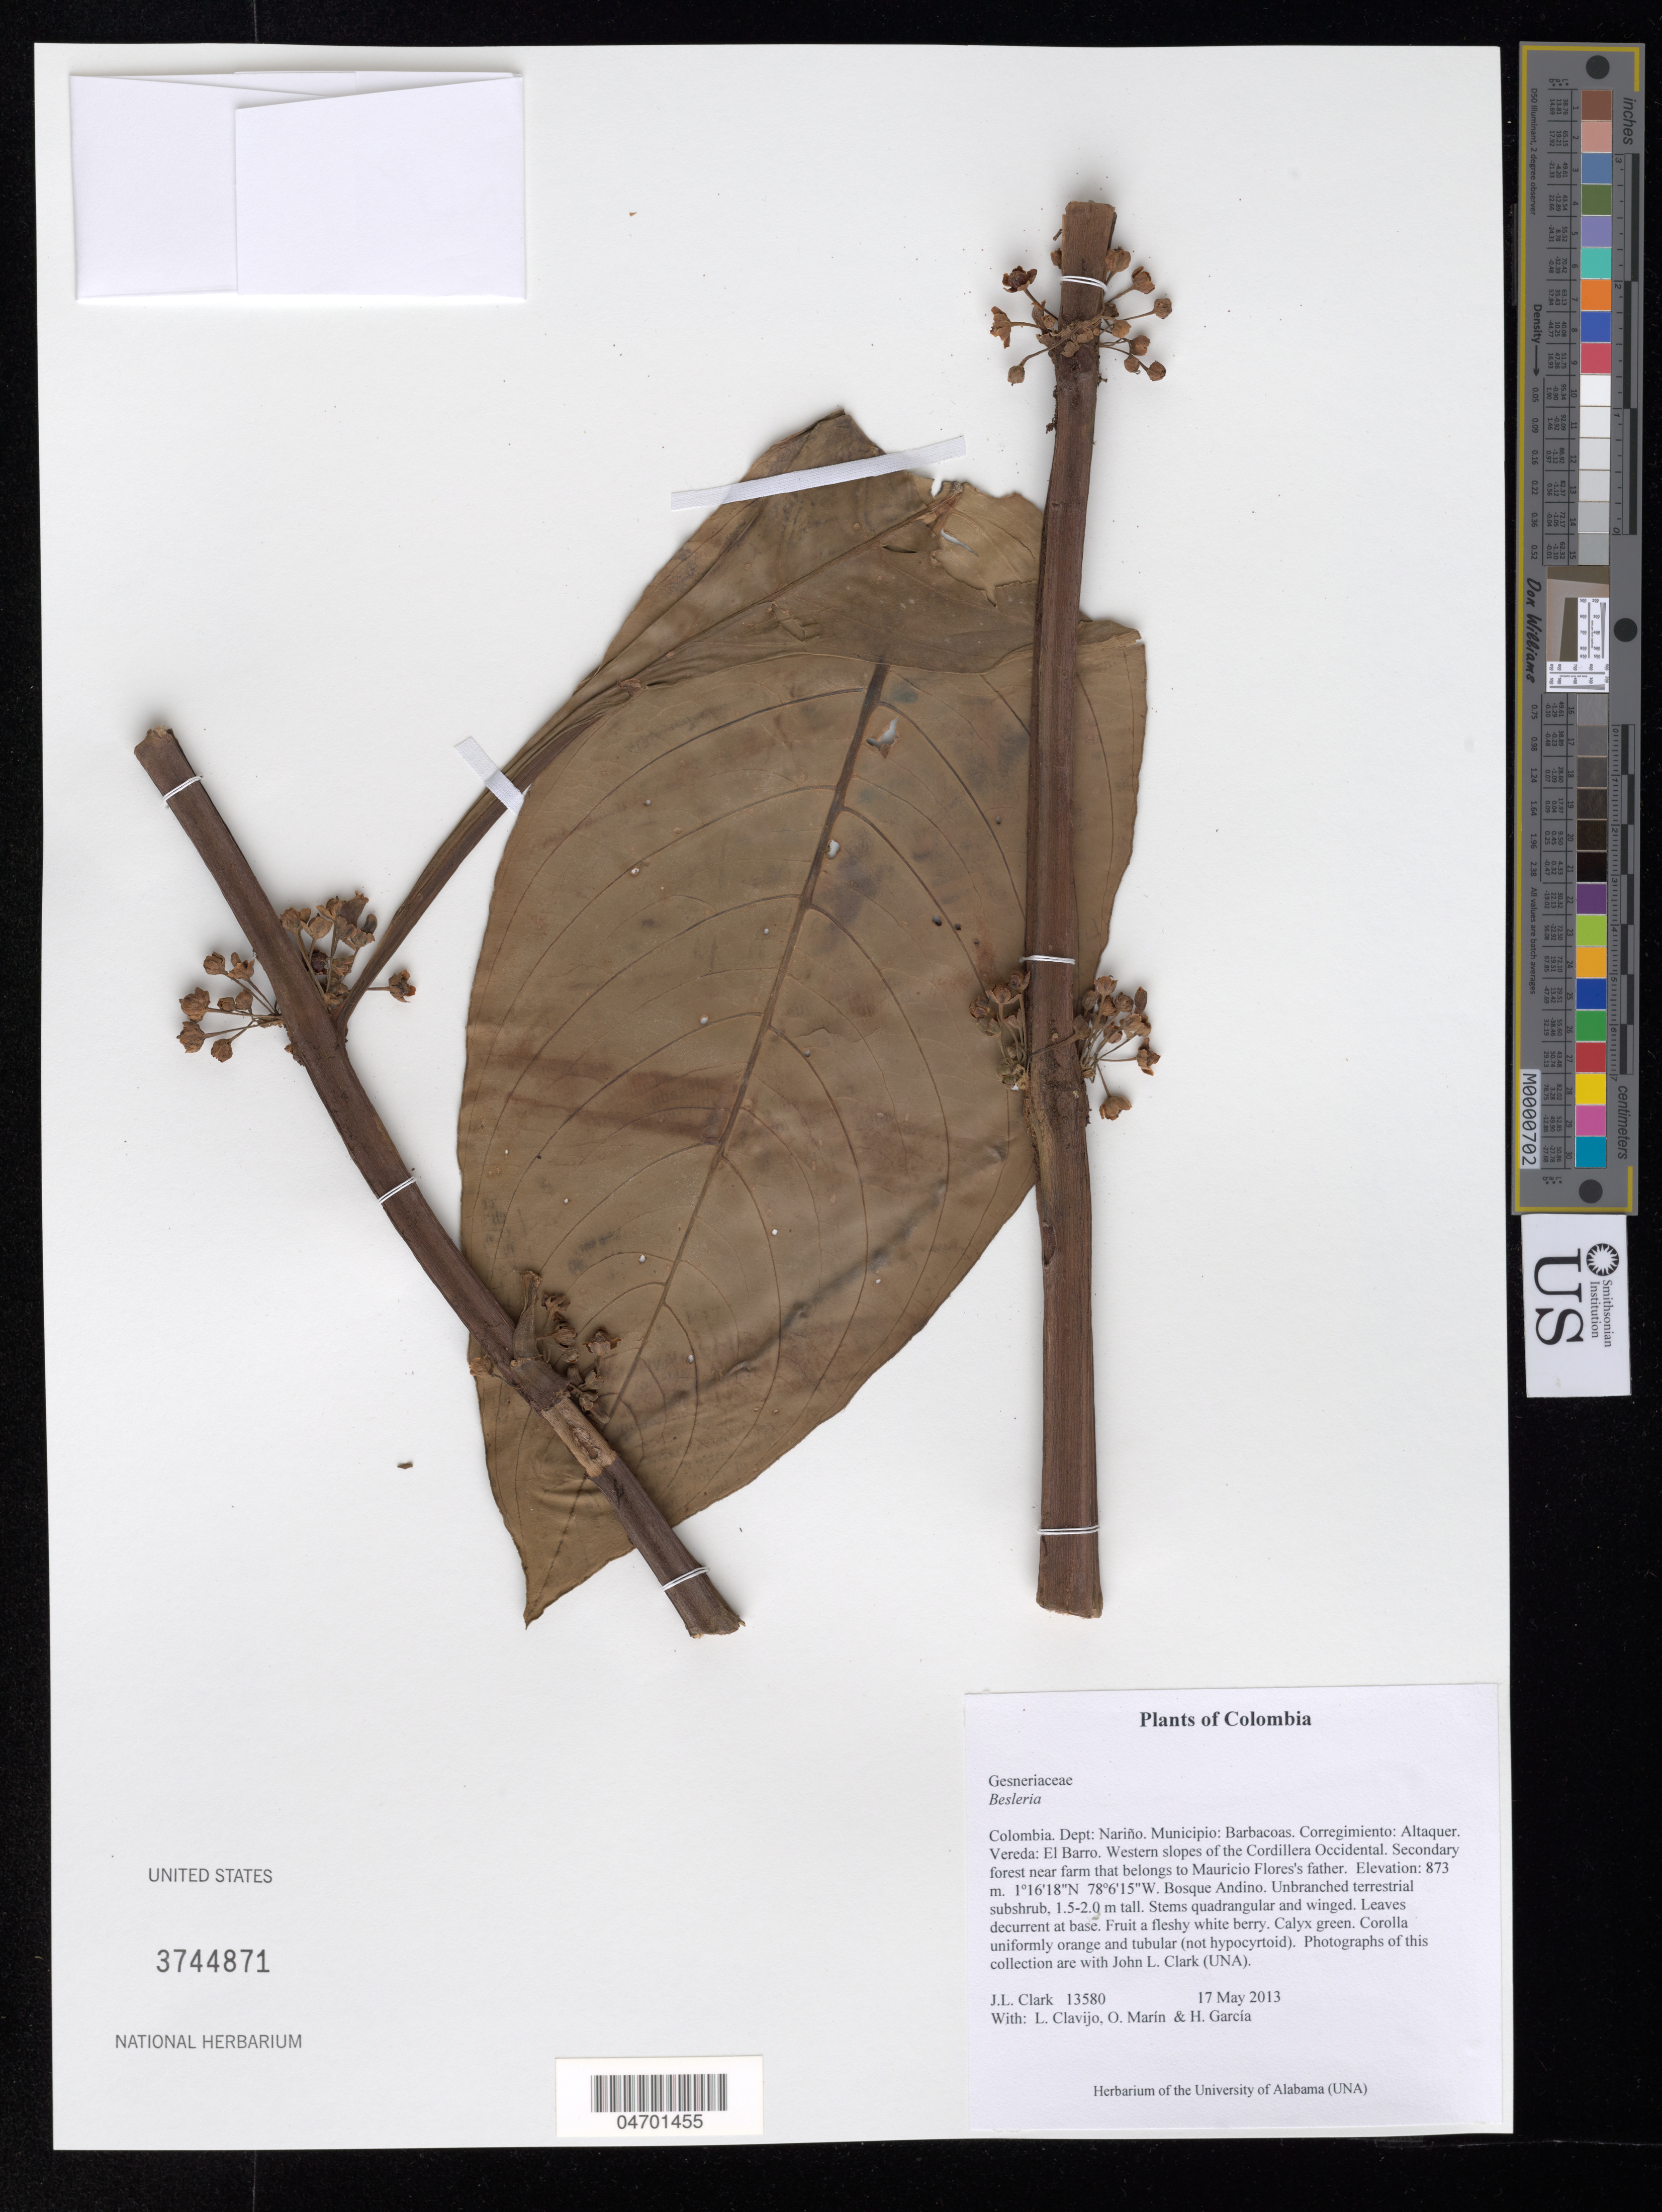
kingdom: Plantae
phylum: Tracheophyta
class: Magnoliopsida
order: Lamiales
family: Gesneriaceae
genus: Besleria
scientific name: Besleria sp.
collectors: J. L. Clark, L. Clavijo, J. Howieson & H. Garcia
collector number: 13580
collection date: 2013-05-17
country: Colombia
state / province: Nariño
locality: Dept: Nariño. Municipio: Barbacoas. Corregimiento: Altaquer. Vereda: El Barro. Western slopes of the Cordillera Occidental. Secondary forest near farm that belongs to Mauricio Flores's father.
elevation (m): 873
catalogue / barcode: US 3744871